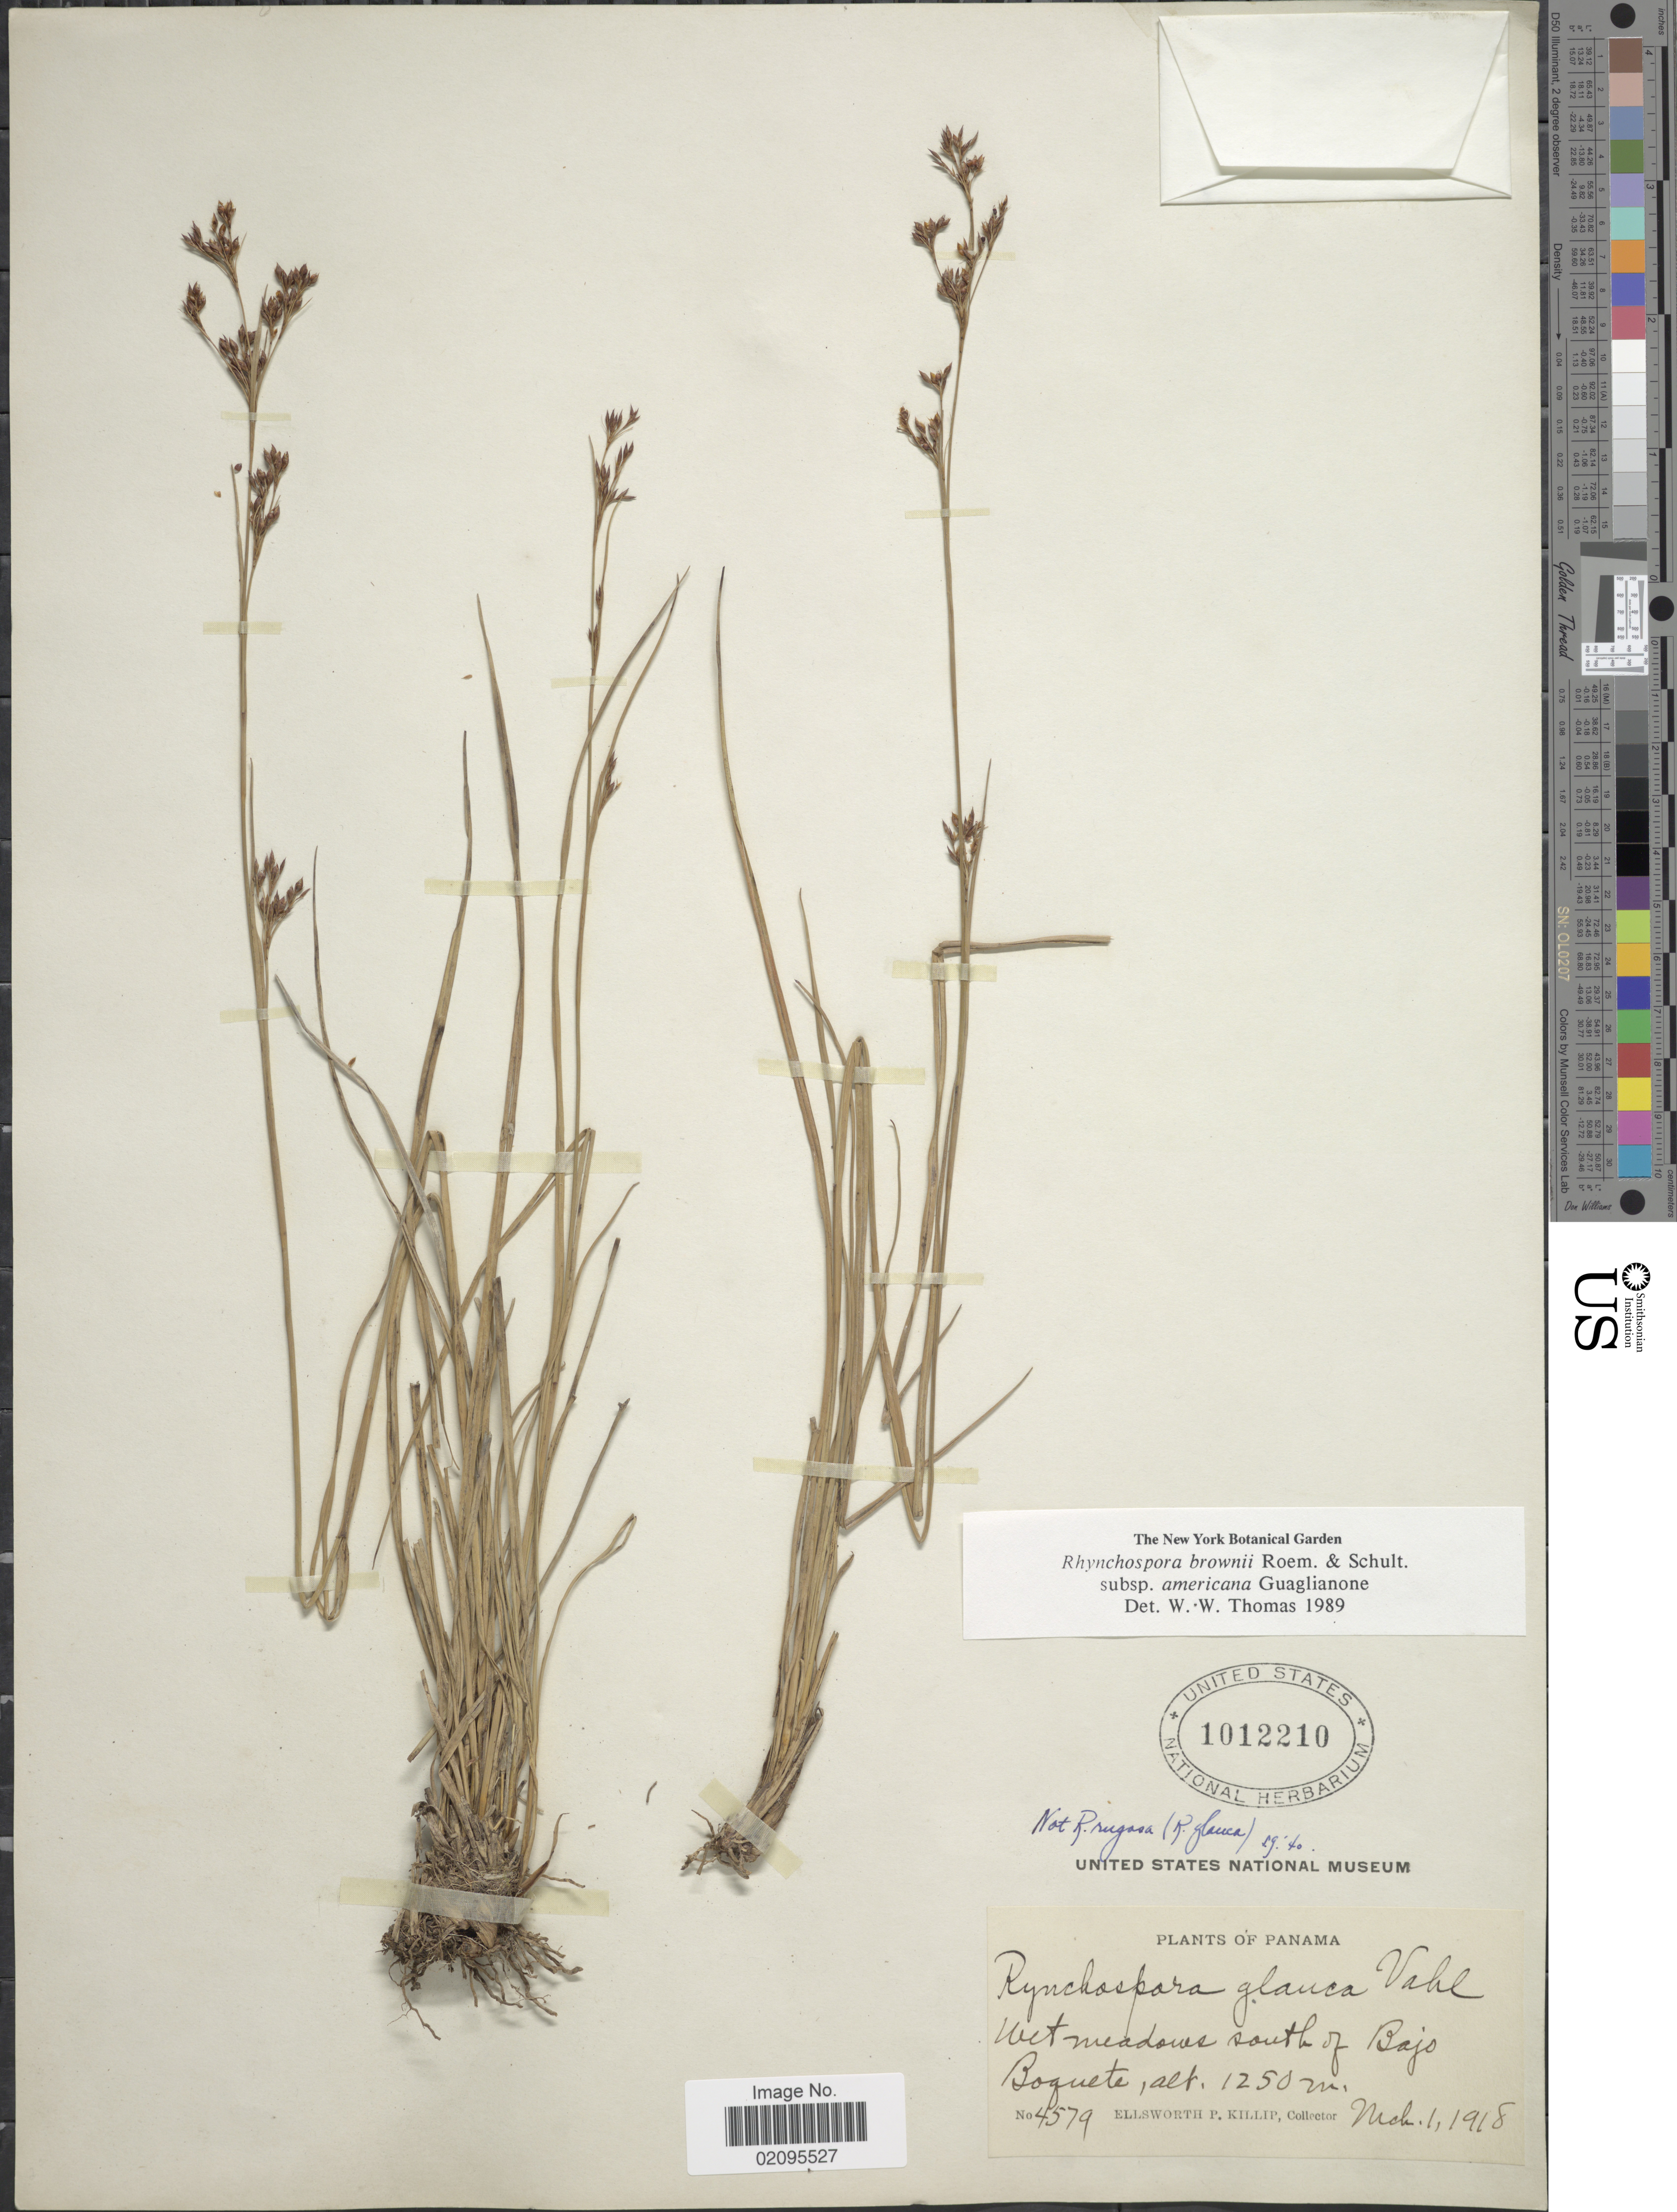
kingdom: Plantae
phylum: Tracheophyta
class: Liliopsida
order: Poales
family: Cyperaceae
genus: Rhynchospora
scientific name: Rhynchospora brownii subsp. americana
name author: Guagl.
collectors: E. P. Killip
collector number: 4579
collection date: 1918-03-01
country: Panama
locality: south of Bajo Boguete.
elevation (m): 1250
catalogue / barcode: US 1012210